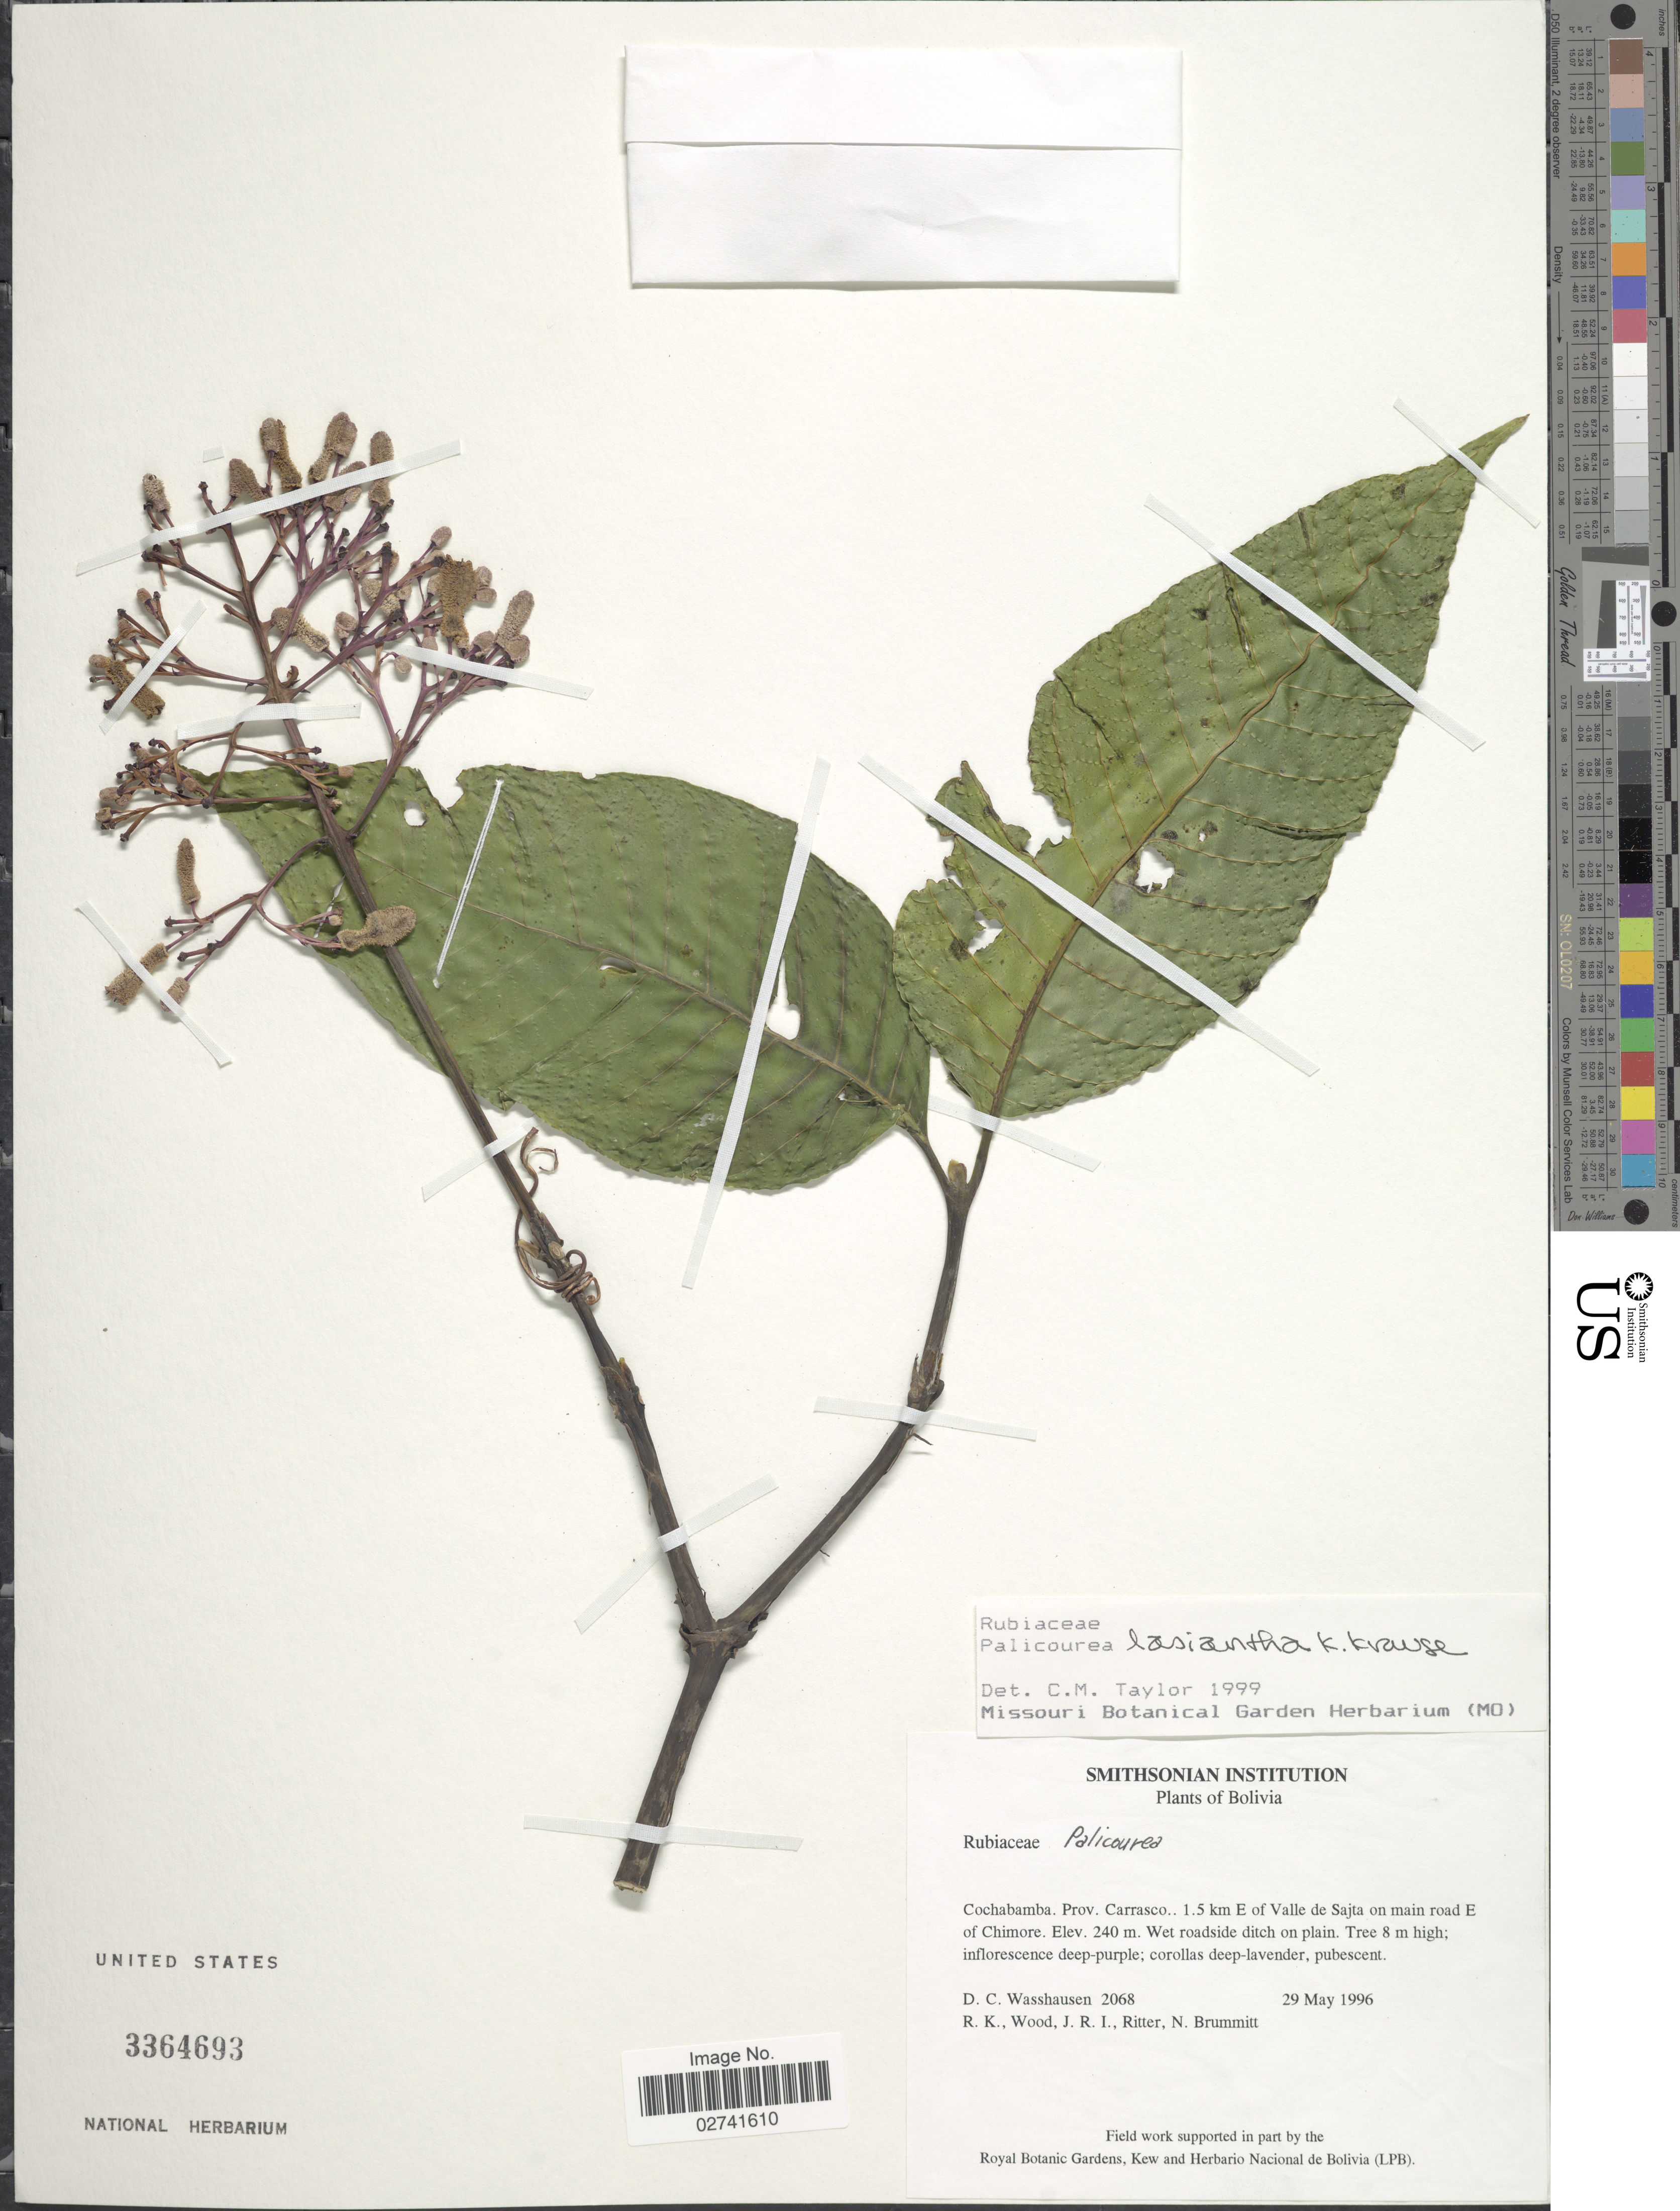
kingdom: Plantae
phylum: Tracheophyta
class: Magnoliopsida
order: Gentianales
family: Rubiaceae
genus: Palicourea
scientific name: Palicourea lasiantha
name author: Krause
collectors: D. C. Wasshausen, R. Wood, J. Ritter & N. Brummitt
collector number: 2068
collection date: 1996-05-29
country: Bolivia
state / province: Cochabamba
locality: Prov. Carrasco.. 1.5 km E of Valle de Sajta on main road E of Chimore; Wet roadside ditch on plain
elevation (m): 240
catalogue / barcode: US 3364693